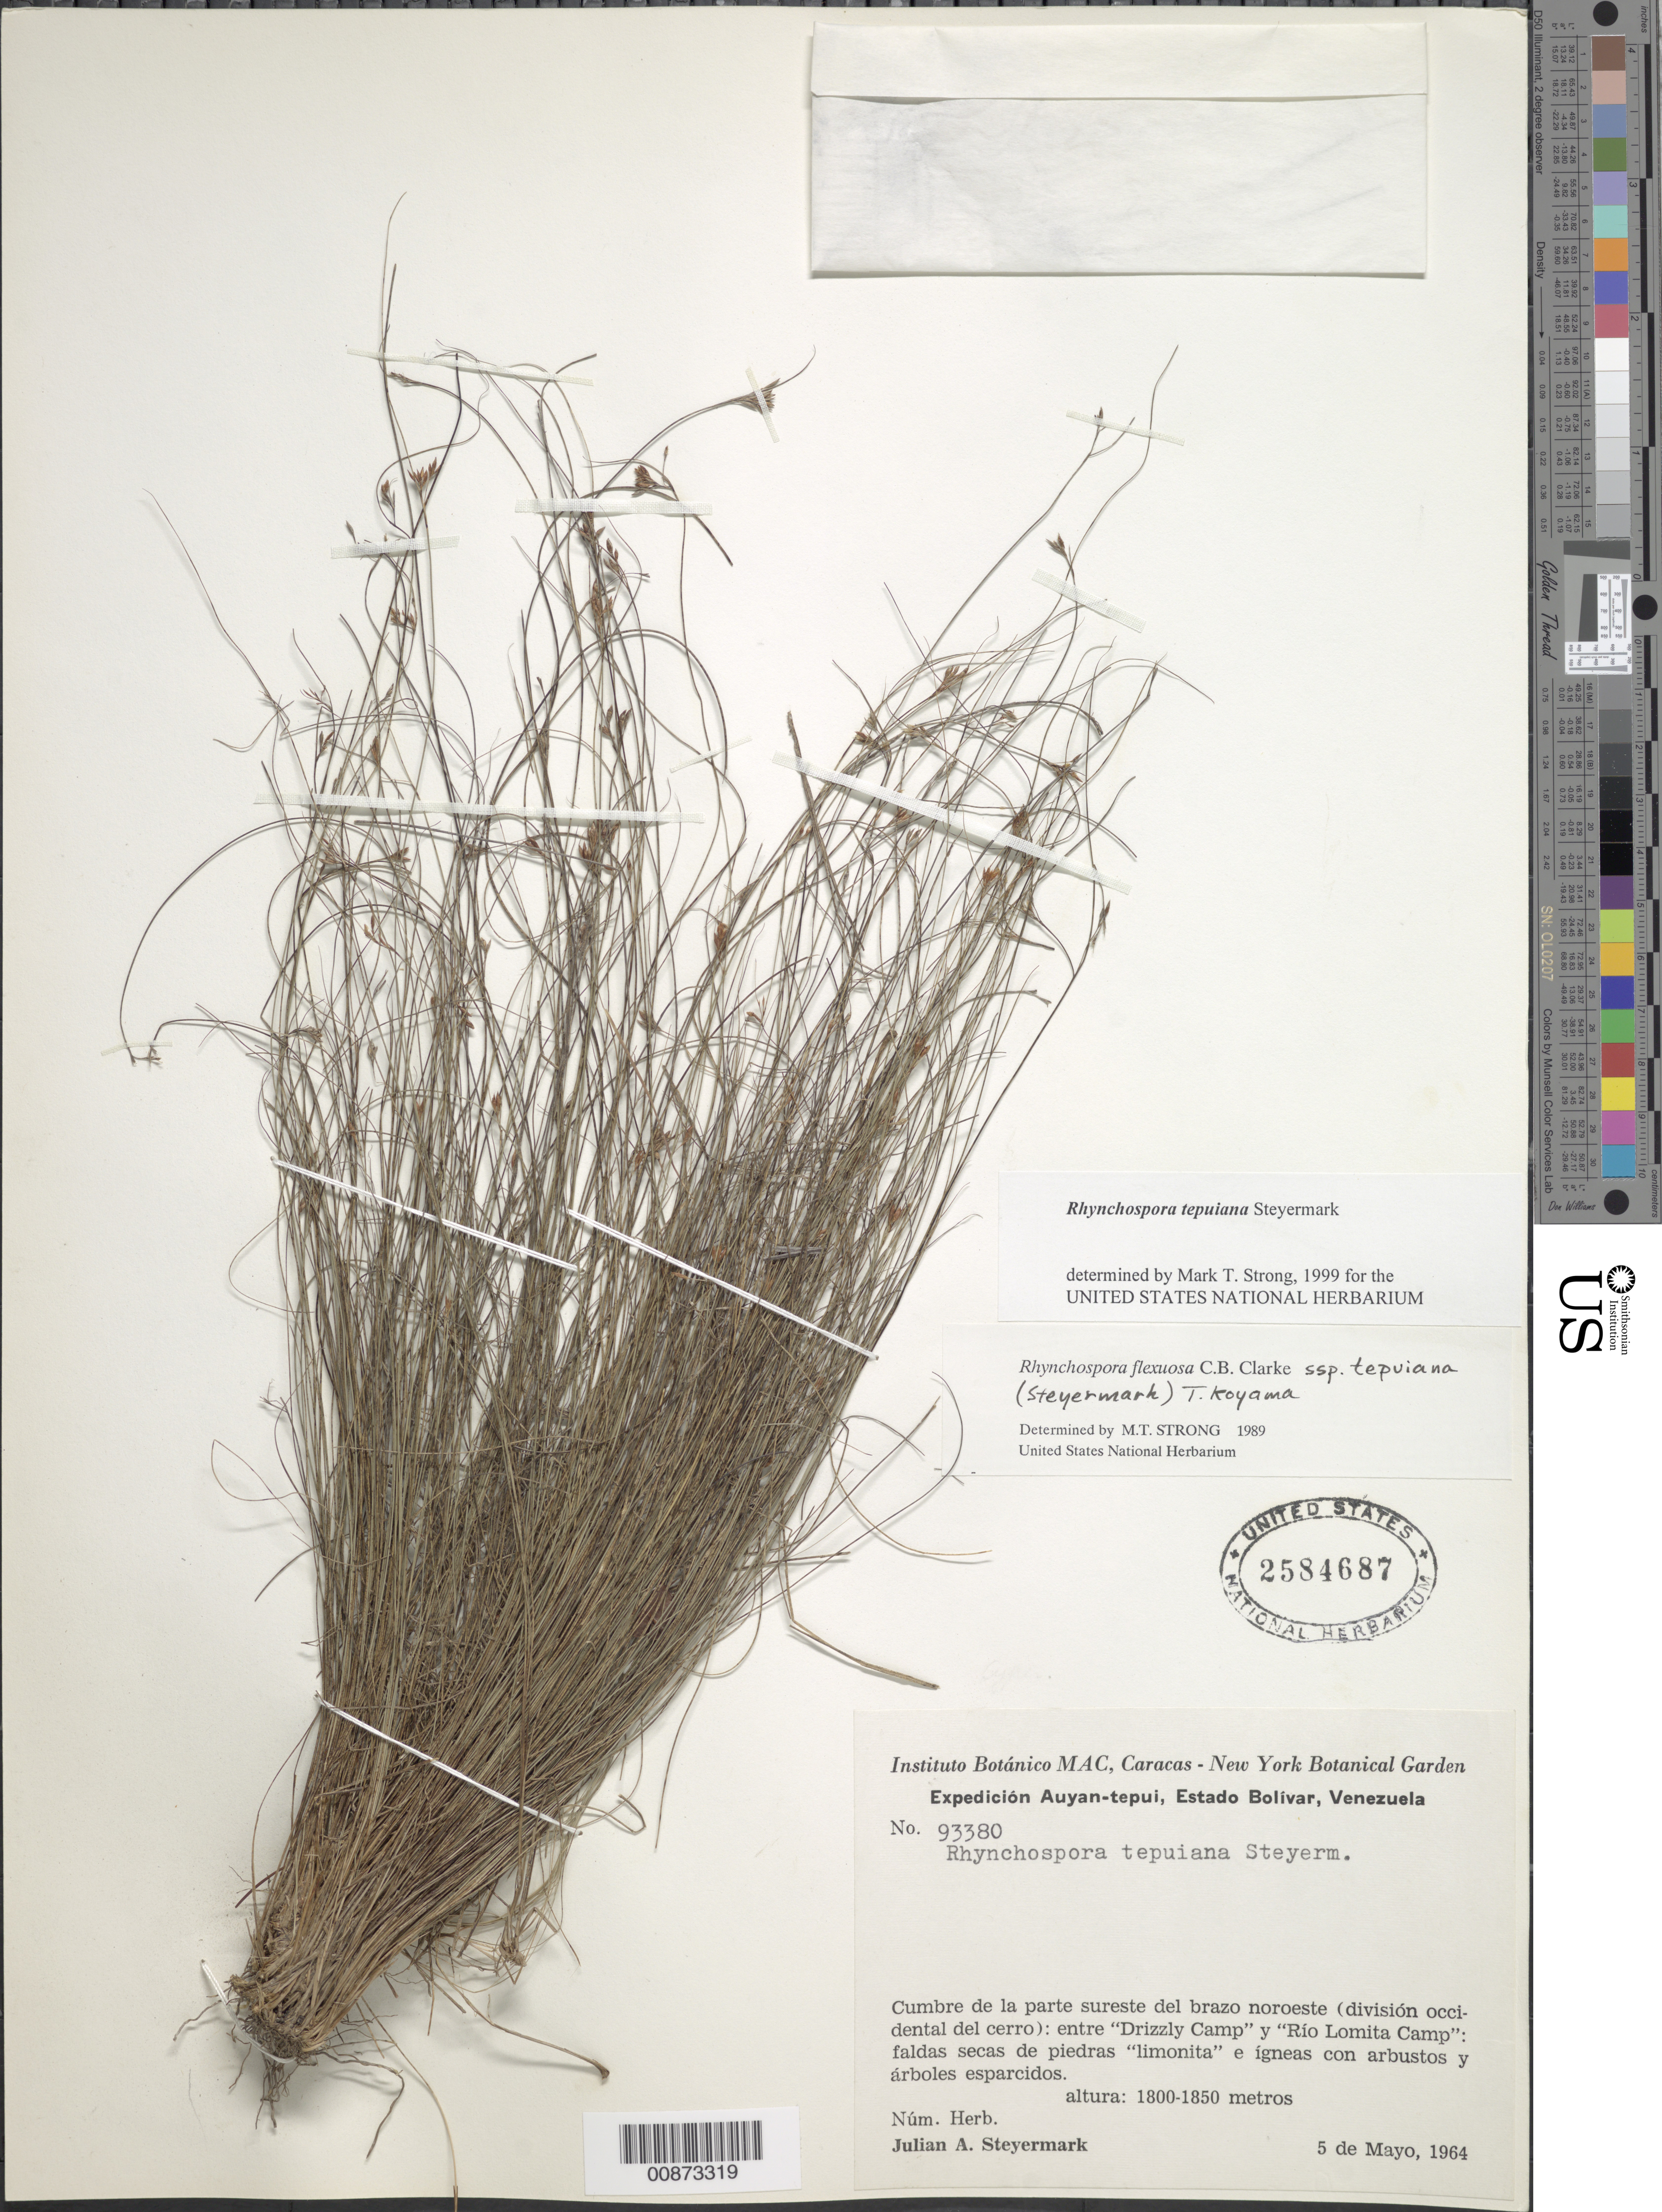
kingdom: Plantae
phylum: Tracheophyta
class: Liliopsida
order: Poales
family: Cyperaceae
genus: Rhynchospora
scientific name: Rhynchospora tepuiana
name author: Steyerm.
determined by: Strong, M. T., (US), Smithsonian Institution - National Museum of Natural History (UNITED STATES)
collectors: J. Steyermark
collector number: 93380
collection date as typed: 5-May-64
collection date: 1964-05-05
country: Venezuela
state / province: Bolívar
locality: Auyan-tepuí, cumbre de la parte sureste del brazo noroeste (division occidental del cerro): entre "Drizzly Camp" y "Río Lomita Camp"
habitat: Faldas secas de piedras "limonita" e igneas con arubstos y arbolse esparcidos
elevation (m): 1800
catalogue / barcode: US 2584687